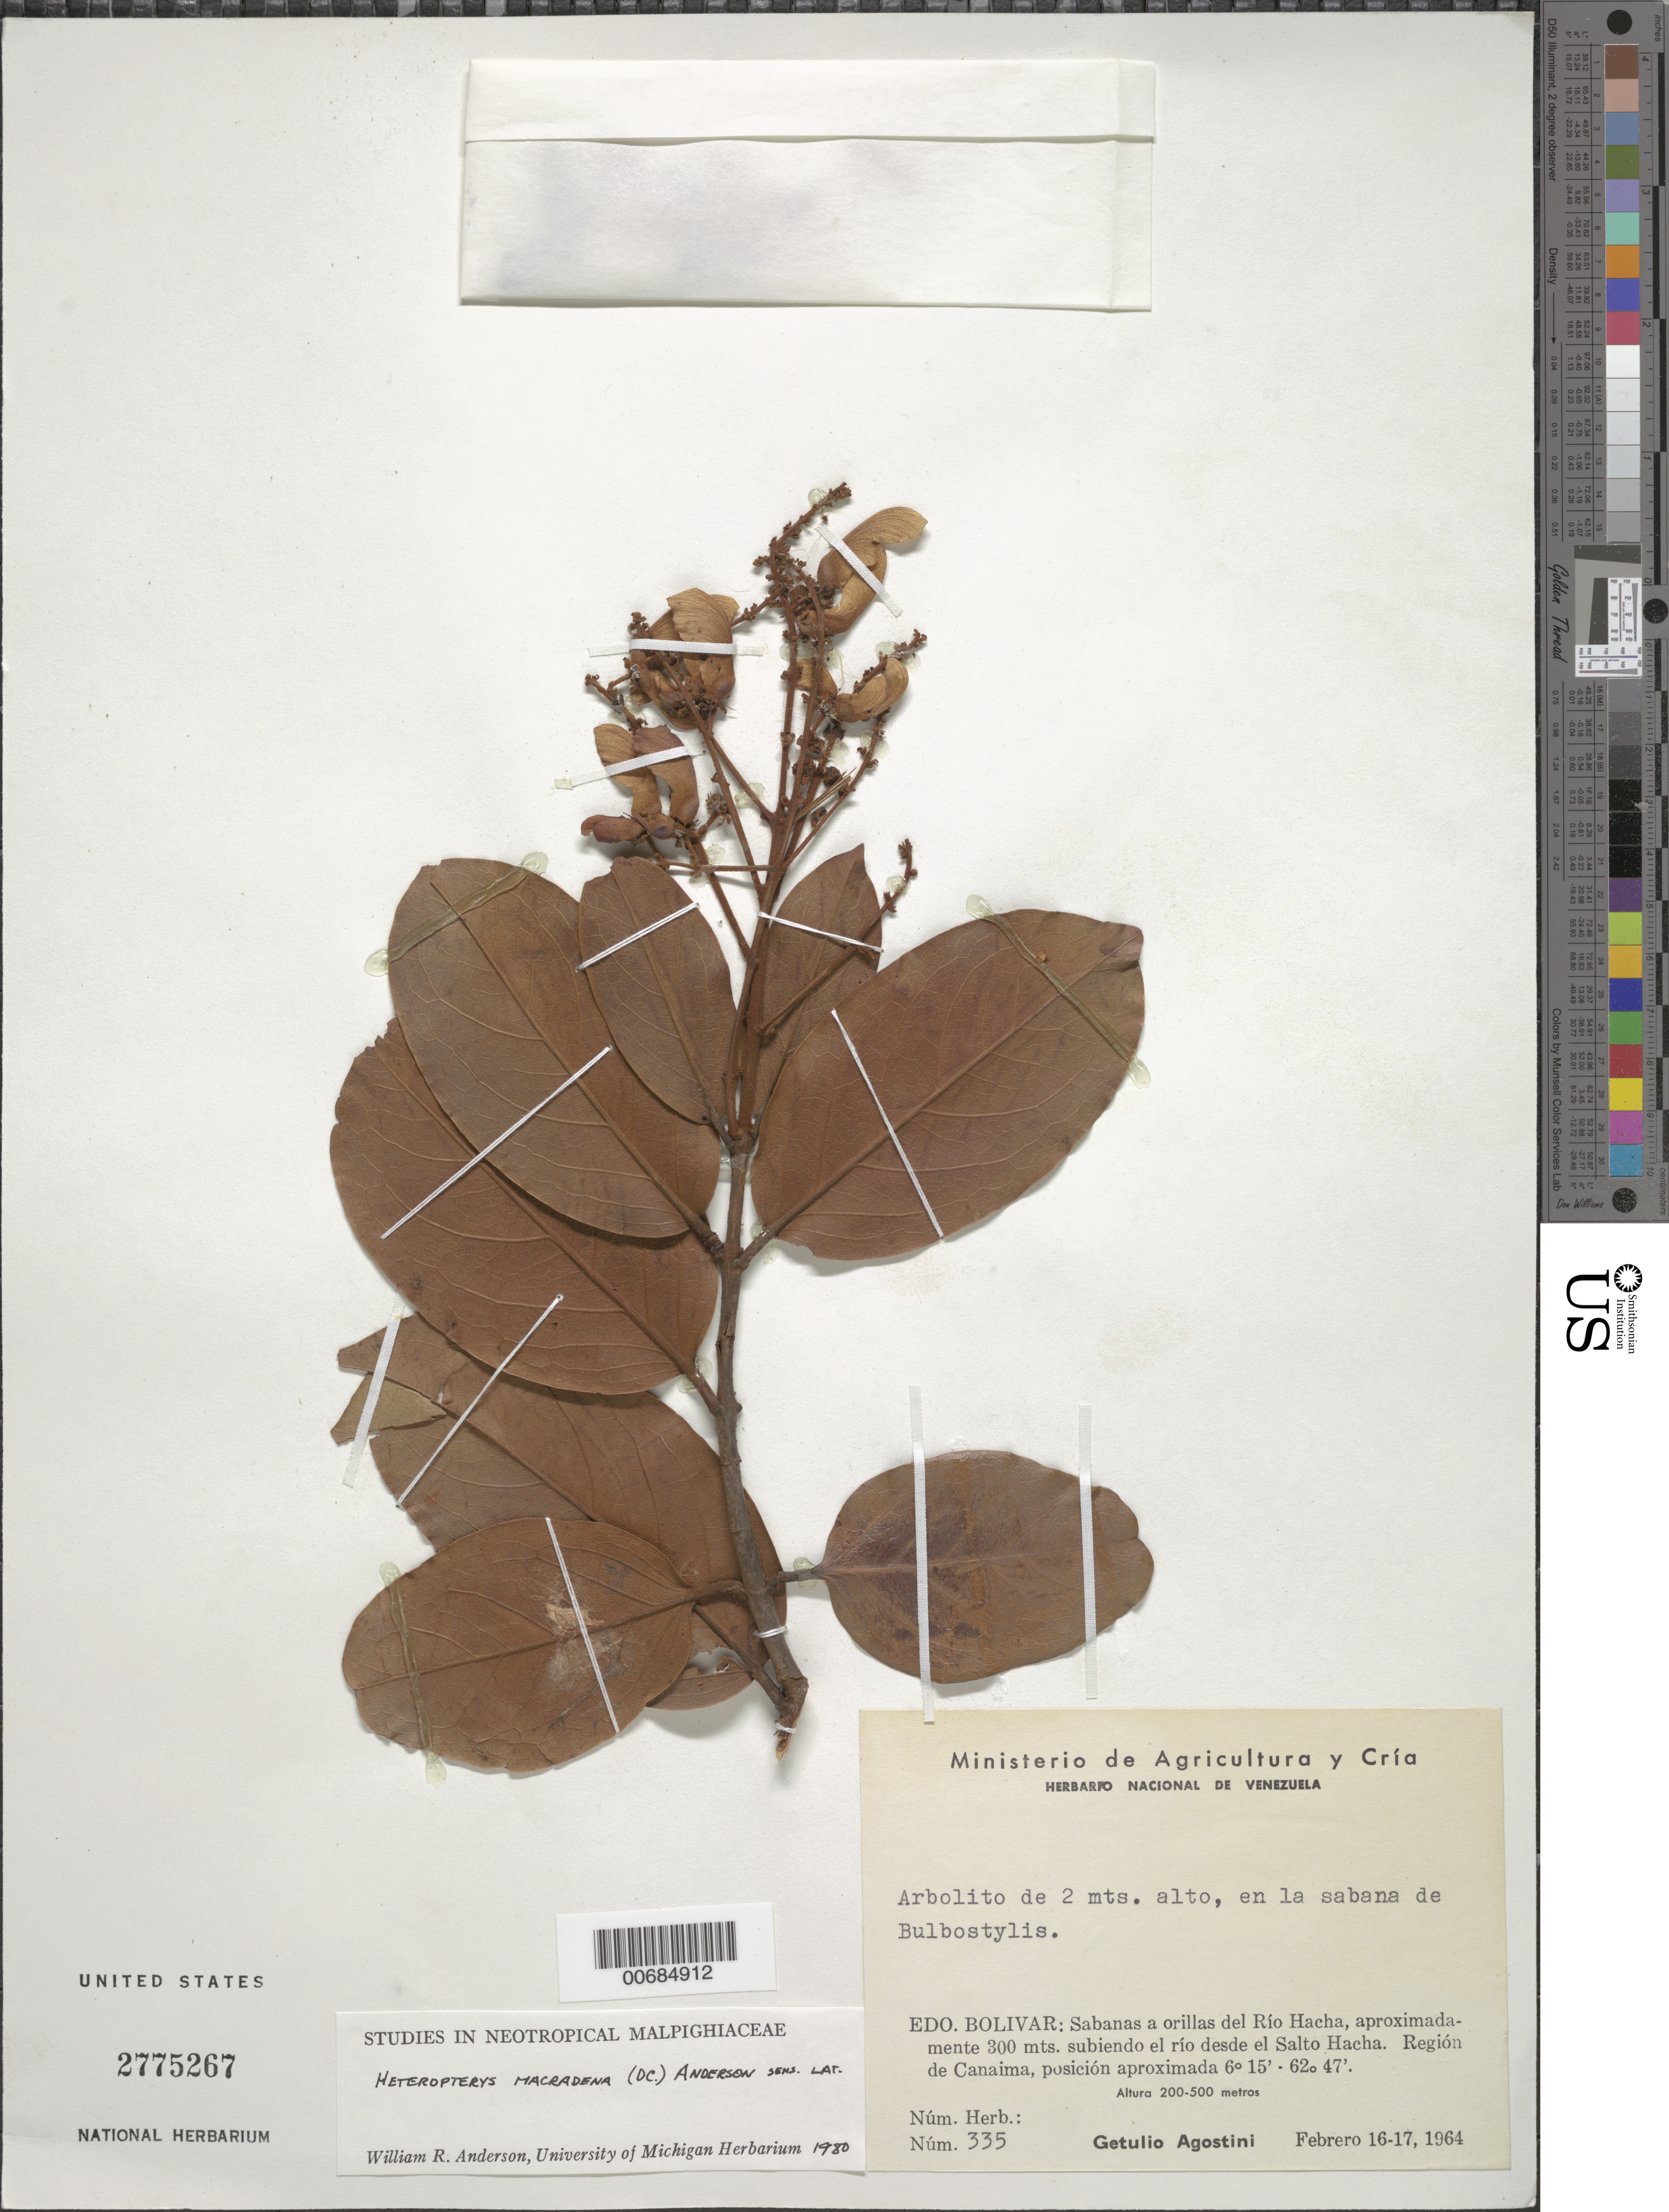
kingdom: Plantae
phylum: Tracheophyta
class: Magnoliopsida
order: Malpighiales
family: Malpighiaceae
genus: Heteropterys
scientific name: Heteropterys macradena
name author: (DC.) W.R. Anderson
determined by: Anderson, W. R., (MICH), University of Michigan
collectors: G. Agostini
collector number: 335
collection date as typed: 16-Feb-64 to 17-Feb-64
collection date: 1964-02-16/1964-02-17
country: Venezuela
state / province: Bolívar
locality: Isla del Río Hacha, 300 m subiendo el río desde el Salto Hacha; region de Canaima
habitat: Savannas along river; Bulbostylis savanna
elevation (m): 200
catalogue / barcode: US 2775267